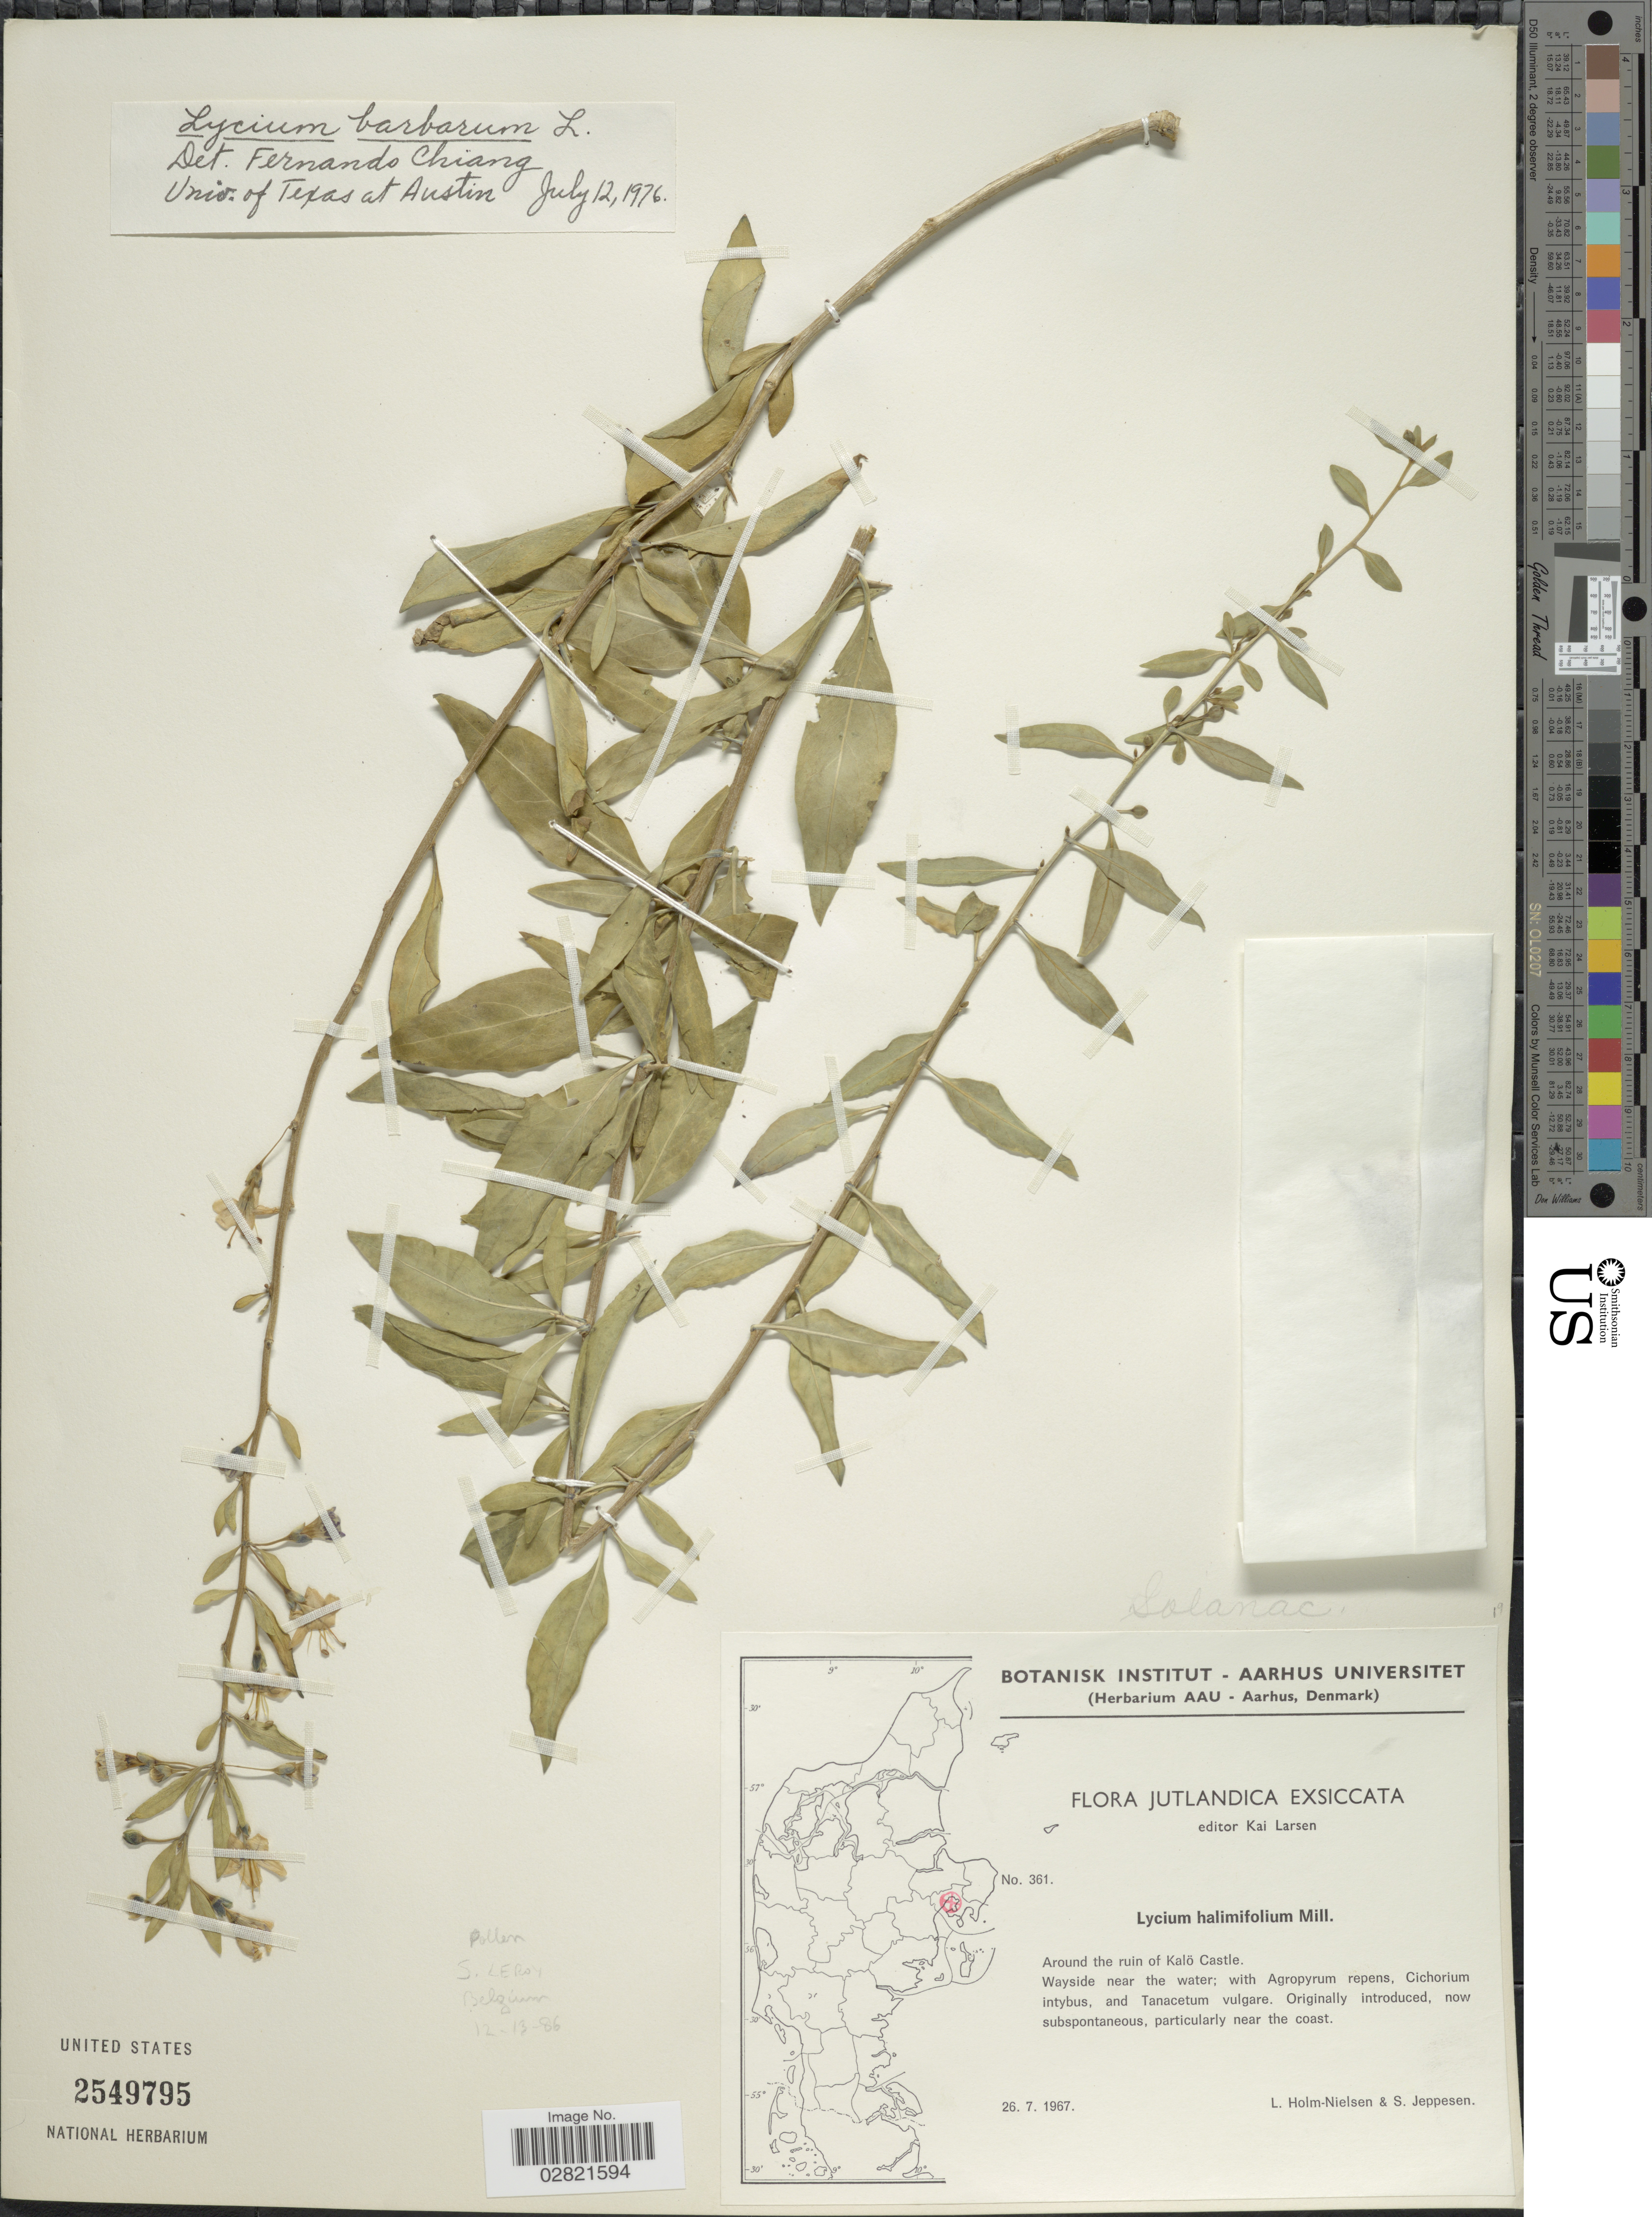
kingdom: Plantae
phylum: Tracheophyta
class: Magnoliopsida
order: Solanales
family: Solanaceae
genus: Lycium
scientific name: Lycium barbarum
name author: L.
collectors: L. Holm-Nielsen & S. Jeppesen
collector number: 361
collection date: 1967-07-26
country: Denmark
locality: Jutlandica. Around the ruin of Kalö Castle.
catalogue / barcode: US 2549795